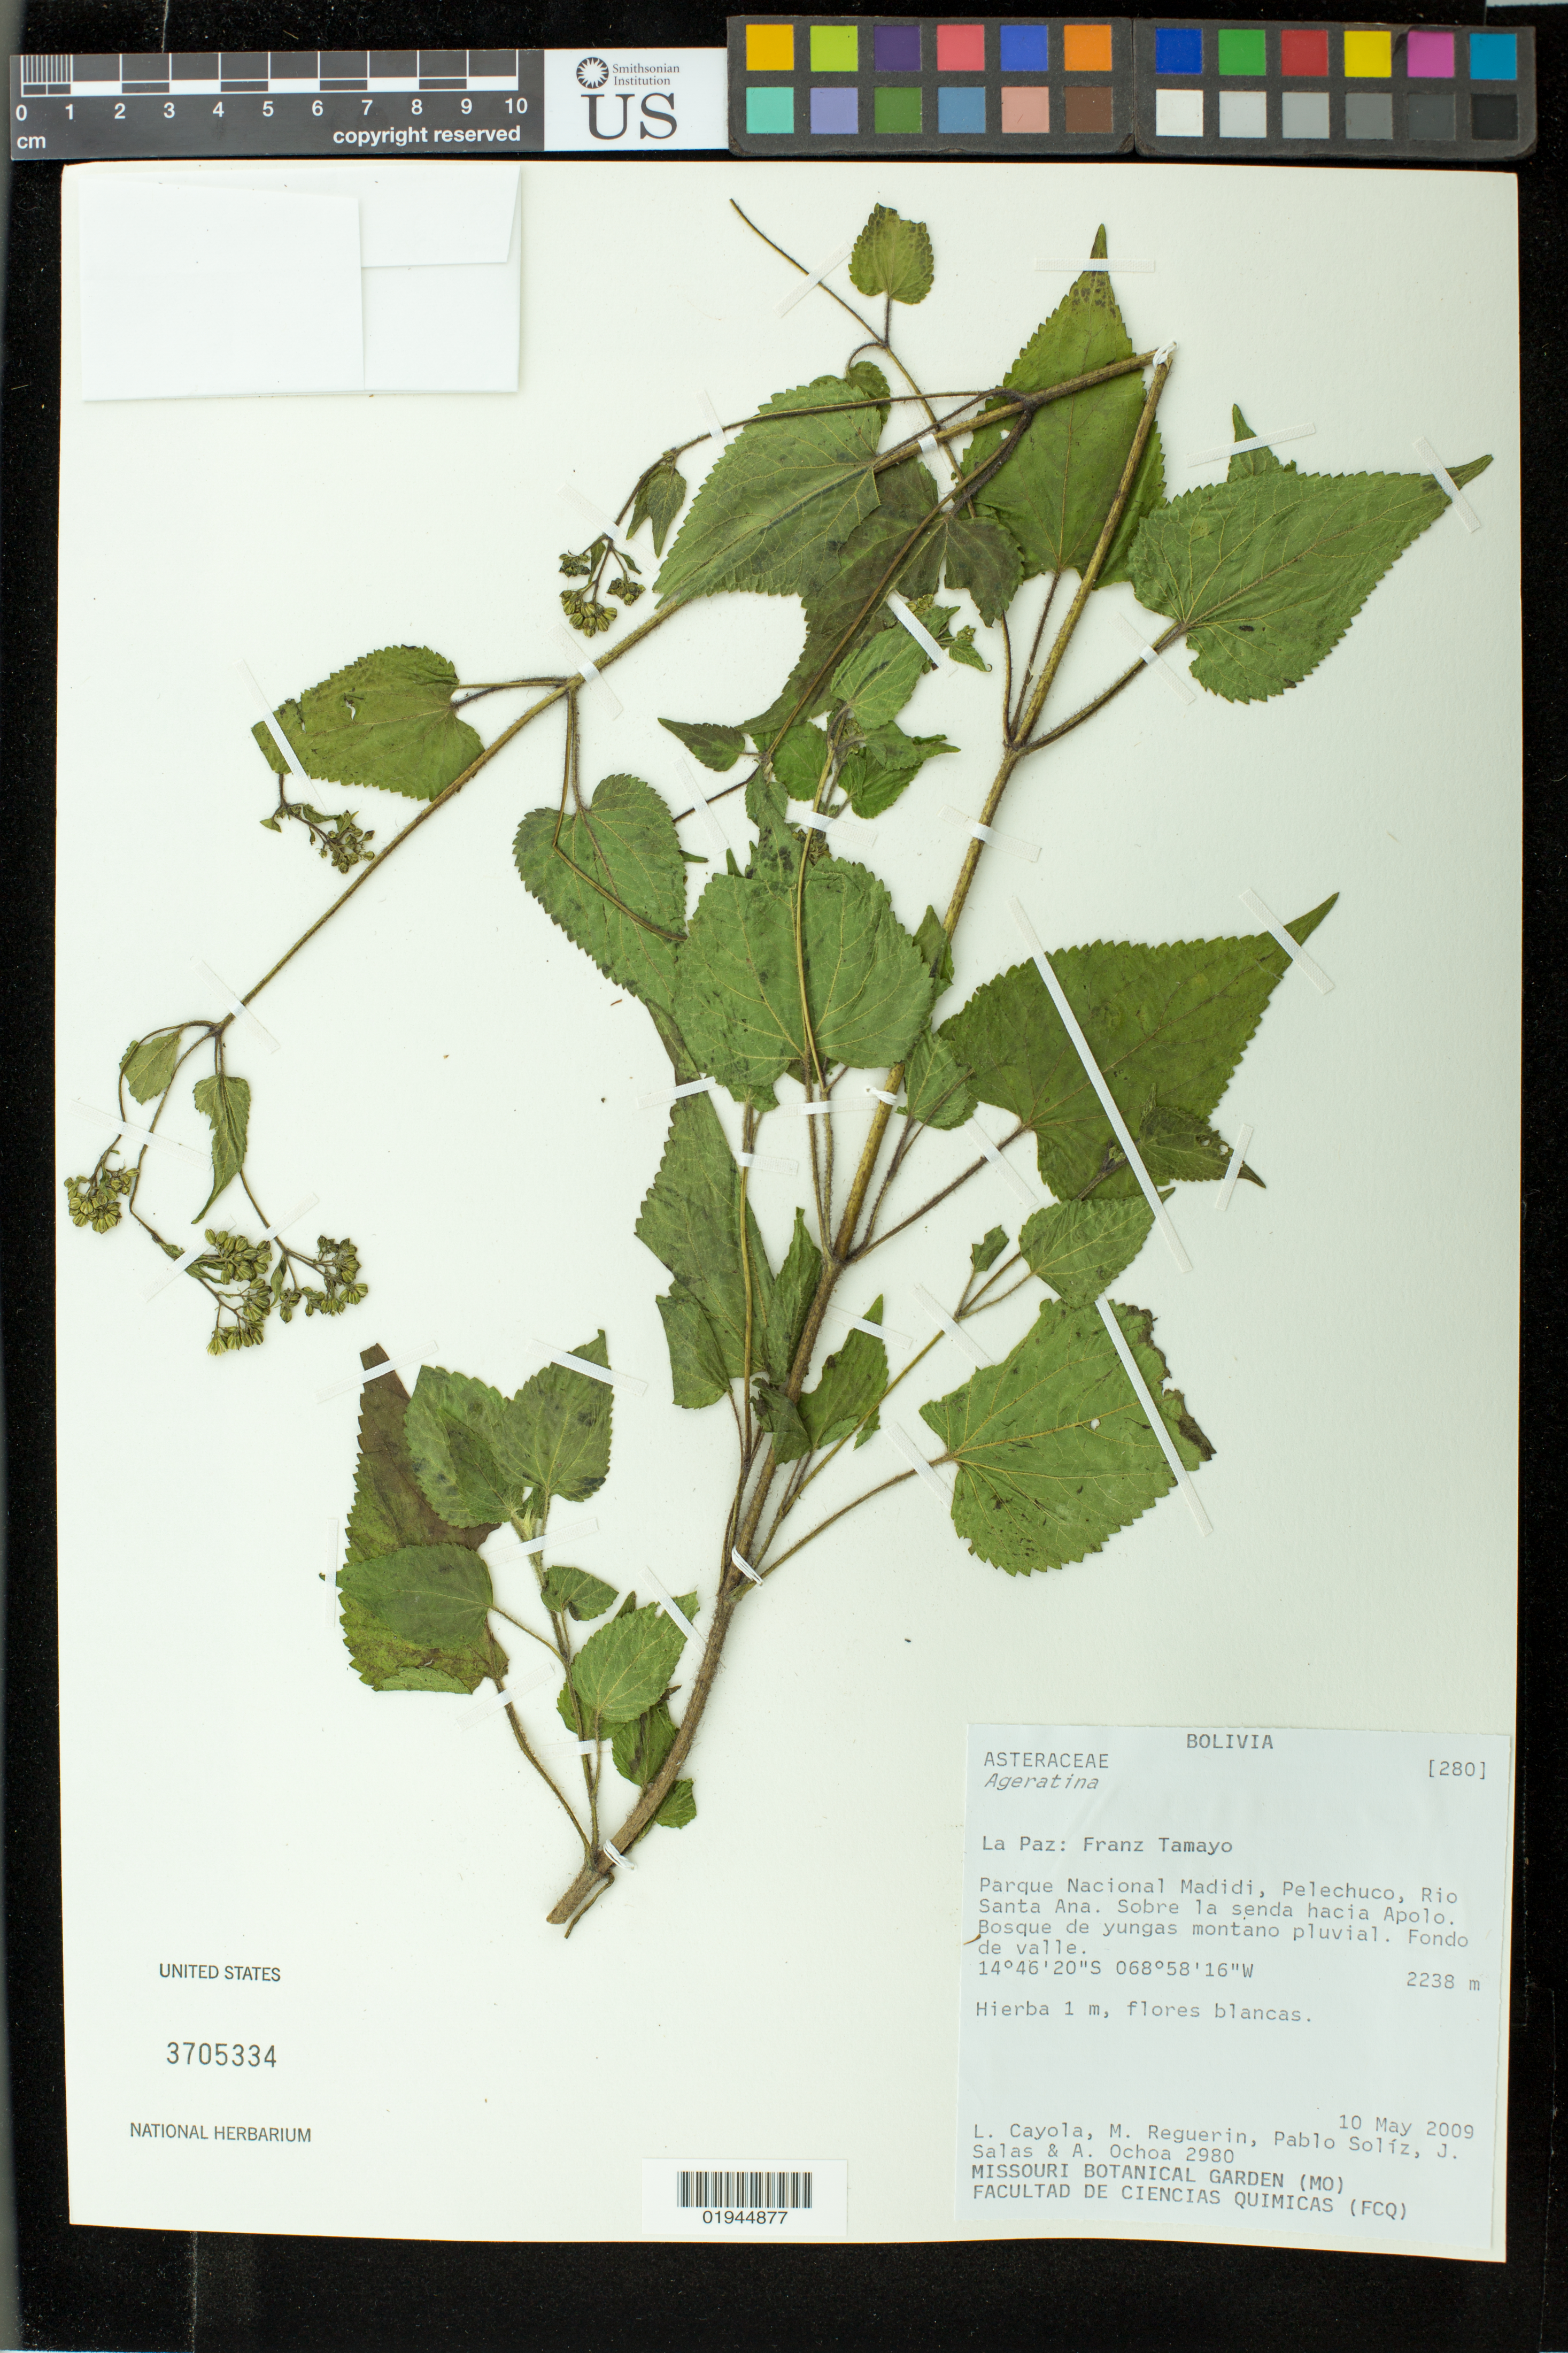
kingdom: Plantae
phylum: Tracheophyta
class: Magnoliopsida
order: Asterales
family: Asteraceae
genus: Ageratina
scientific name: Ageratina sp.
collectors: L. Cayola, M. Reguerin, P. Soliz, J. G. Salas & A. Ochoa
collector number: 2980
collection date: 2009-05-10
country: Bolivia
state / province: La Paz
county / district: Franz Tamayo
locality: Sobre la senda hacia Apolo, Rio Santa Ana, Pelechuco, Parque Nacional Madidi.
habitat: bosque de yungas montano pluvial, fondo de valle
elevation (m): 2238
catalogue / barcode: US 3705334